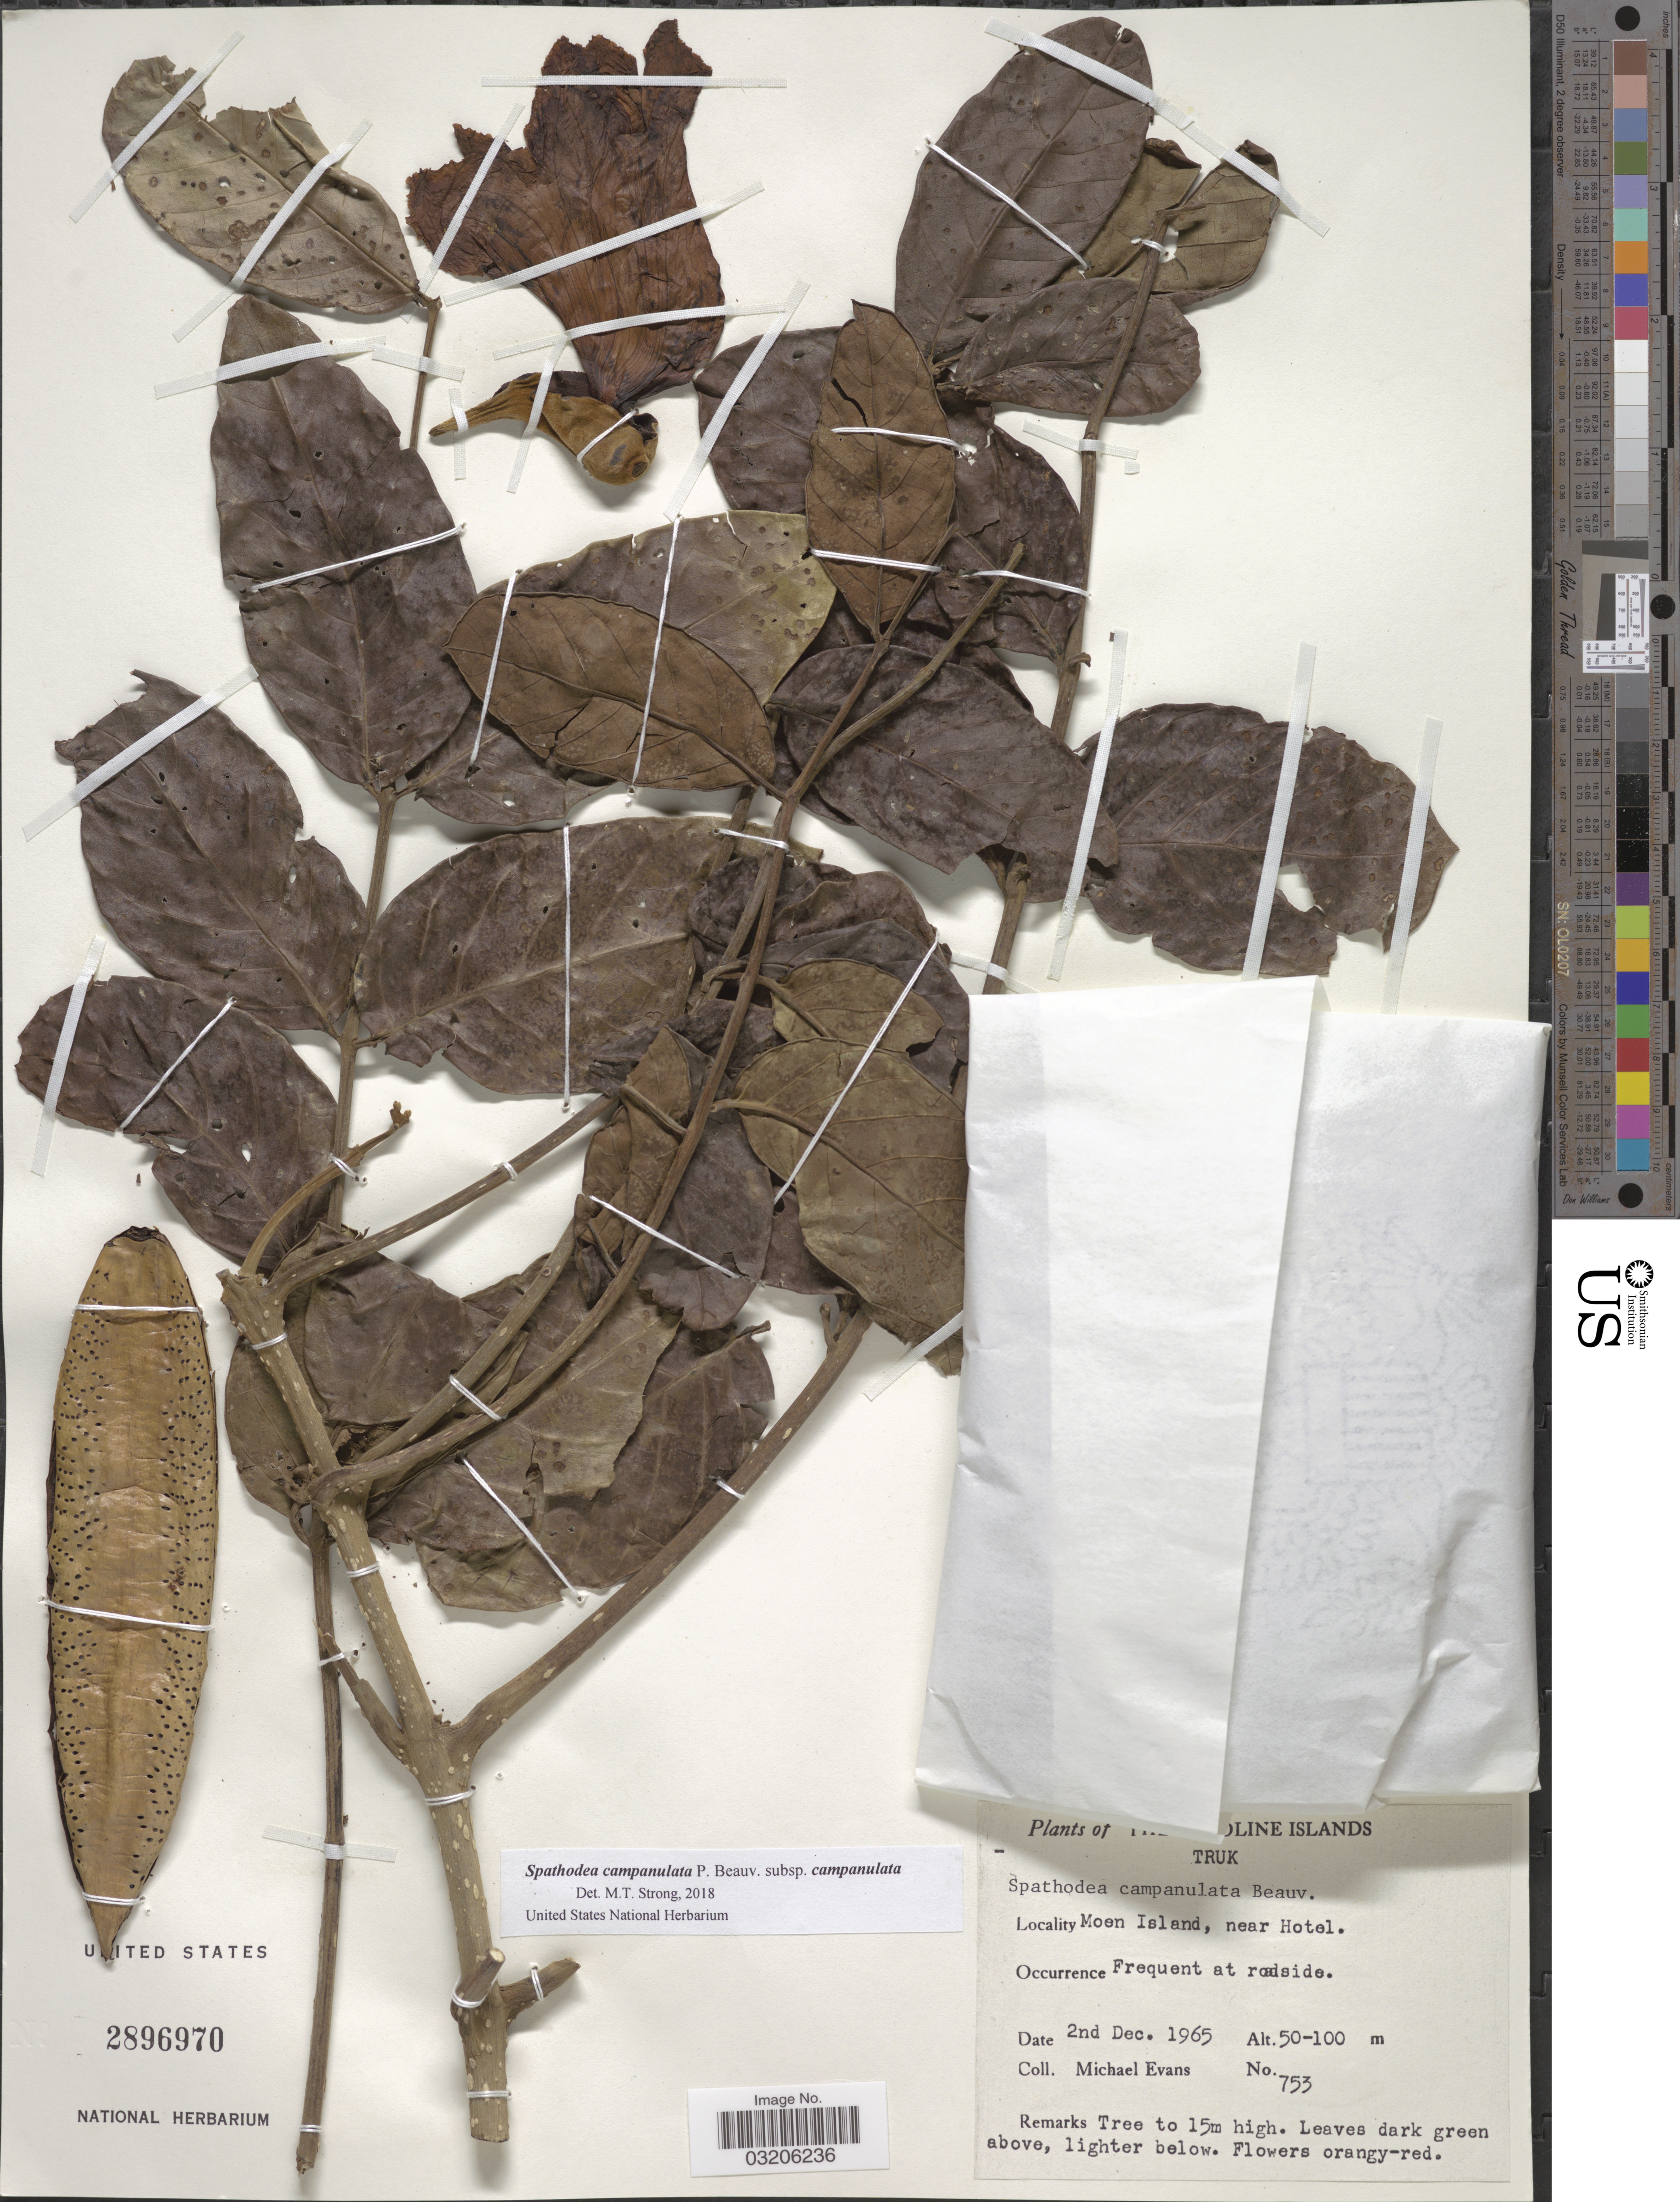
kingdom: Plantae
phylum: Tracheophyta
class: Magnoliopsida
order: Lamiales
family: Bignoniaceae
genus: Spathodea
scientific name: Spathodea campanulata subsp. campanulata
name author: P. Beauv.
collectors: M. Evans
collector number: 753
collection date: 1965-12-02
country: Micronesia, Federated States of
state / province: Truk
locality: [illegible text]oline Islands. Moen Island, near Hotel.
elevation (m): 50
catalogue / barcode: US 2896970